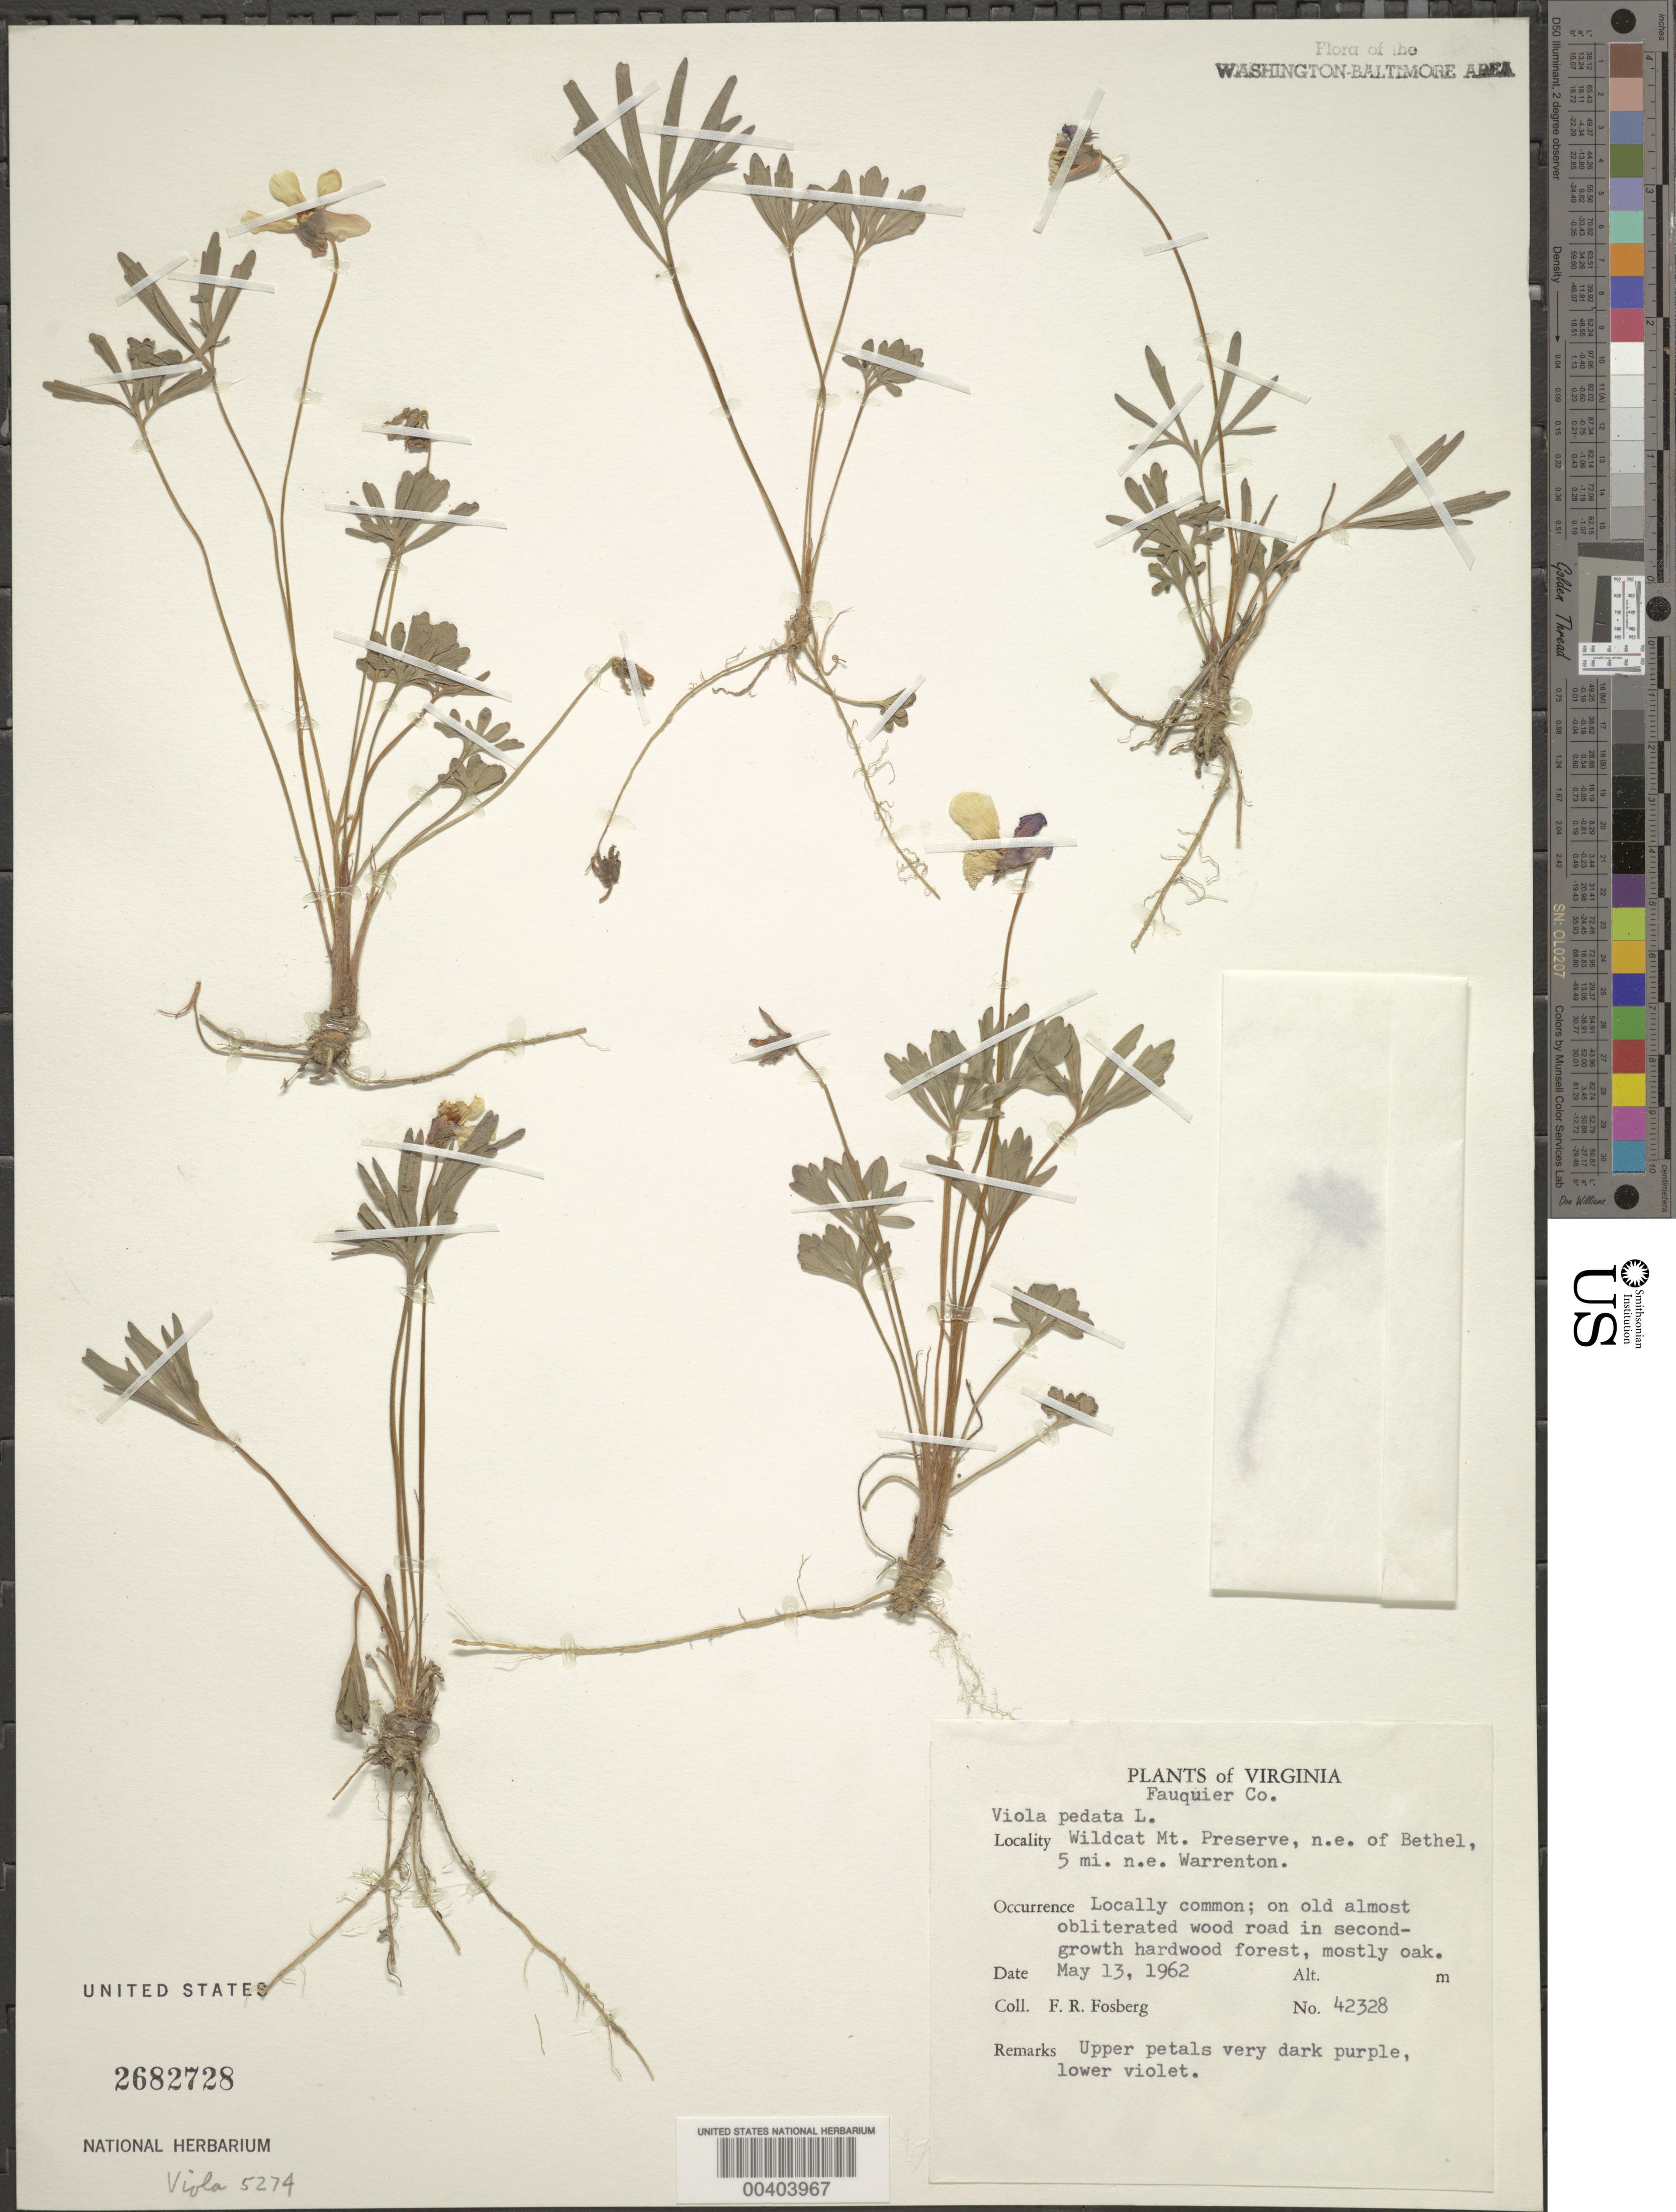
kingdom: Plantae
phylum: Tracheophyta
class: Magnoliopsida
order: Malpighiales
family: Violaceae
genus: Viola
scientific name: Viola pedata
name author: L.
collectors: F. R. Fosberg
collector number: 42328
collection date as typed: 13 May 1962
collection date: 1962-05-13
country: United States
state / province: Virginia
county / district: Fauquier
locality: Wildcat mountain Preserve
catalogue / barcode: US 2682728